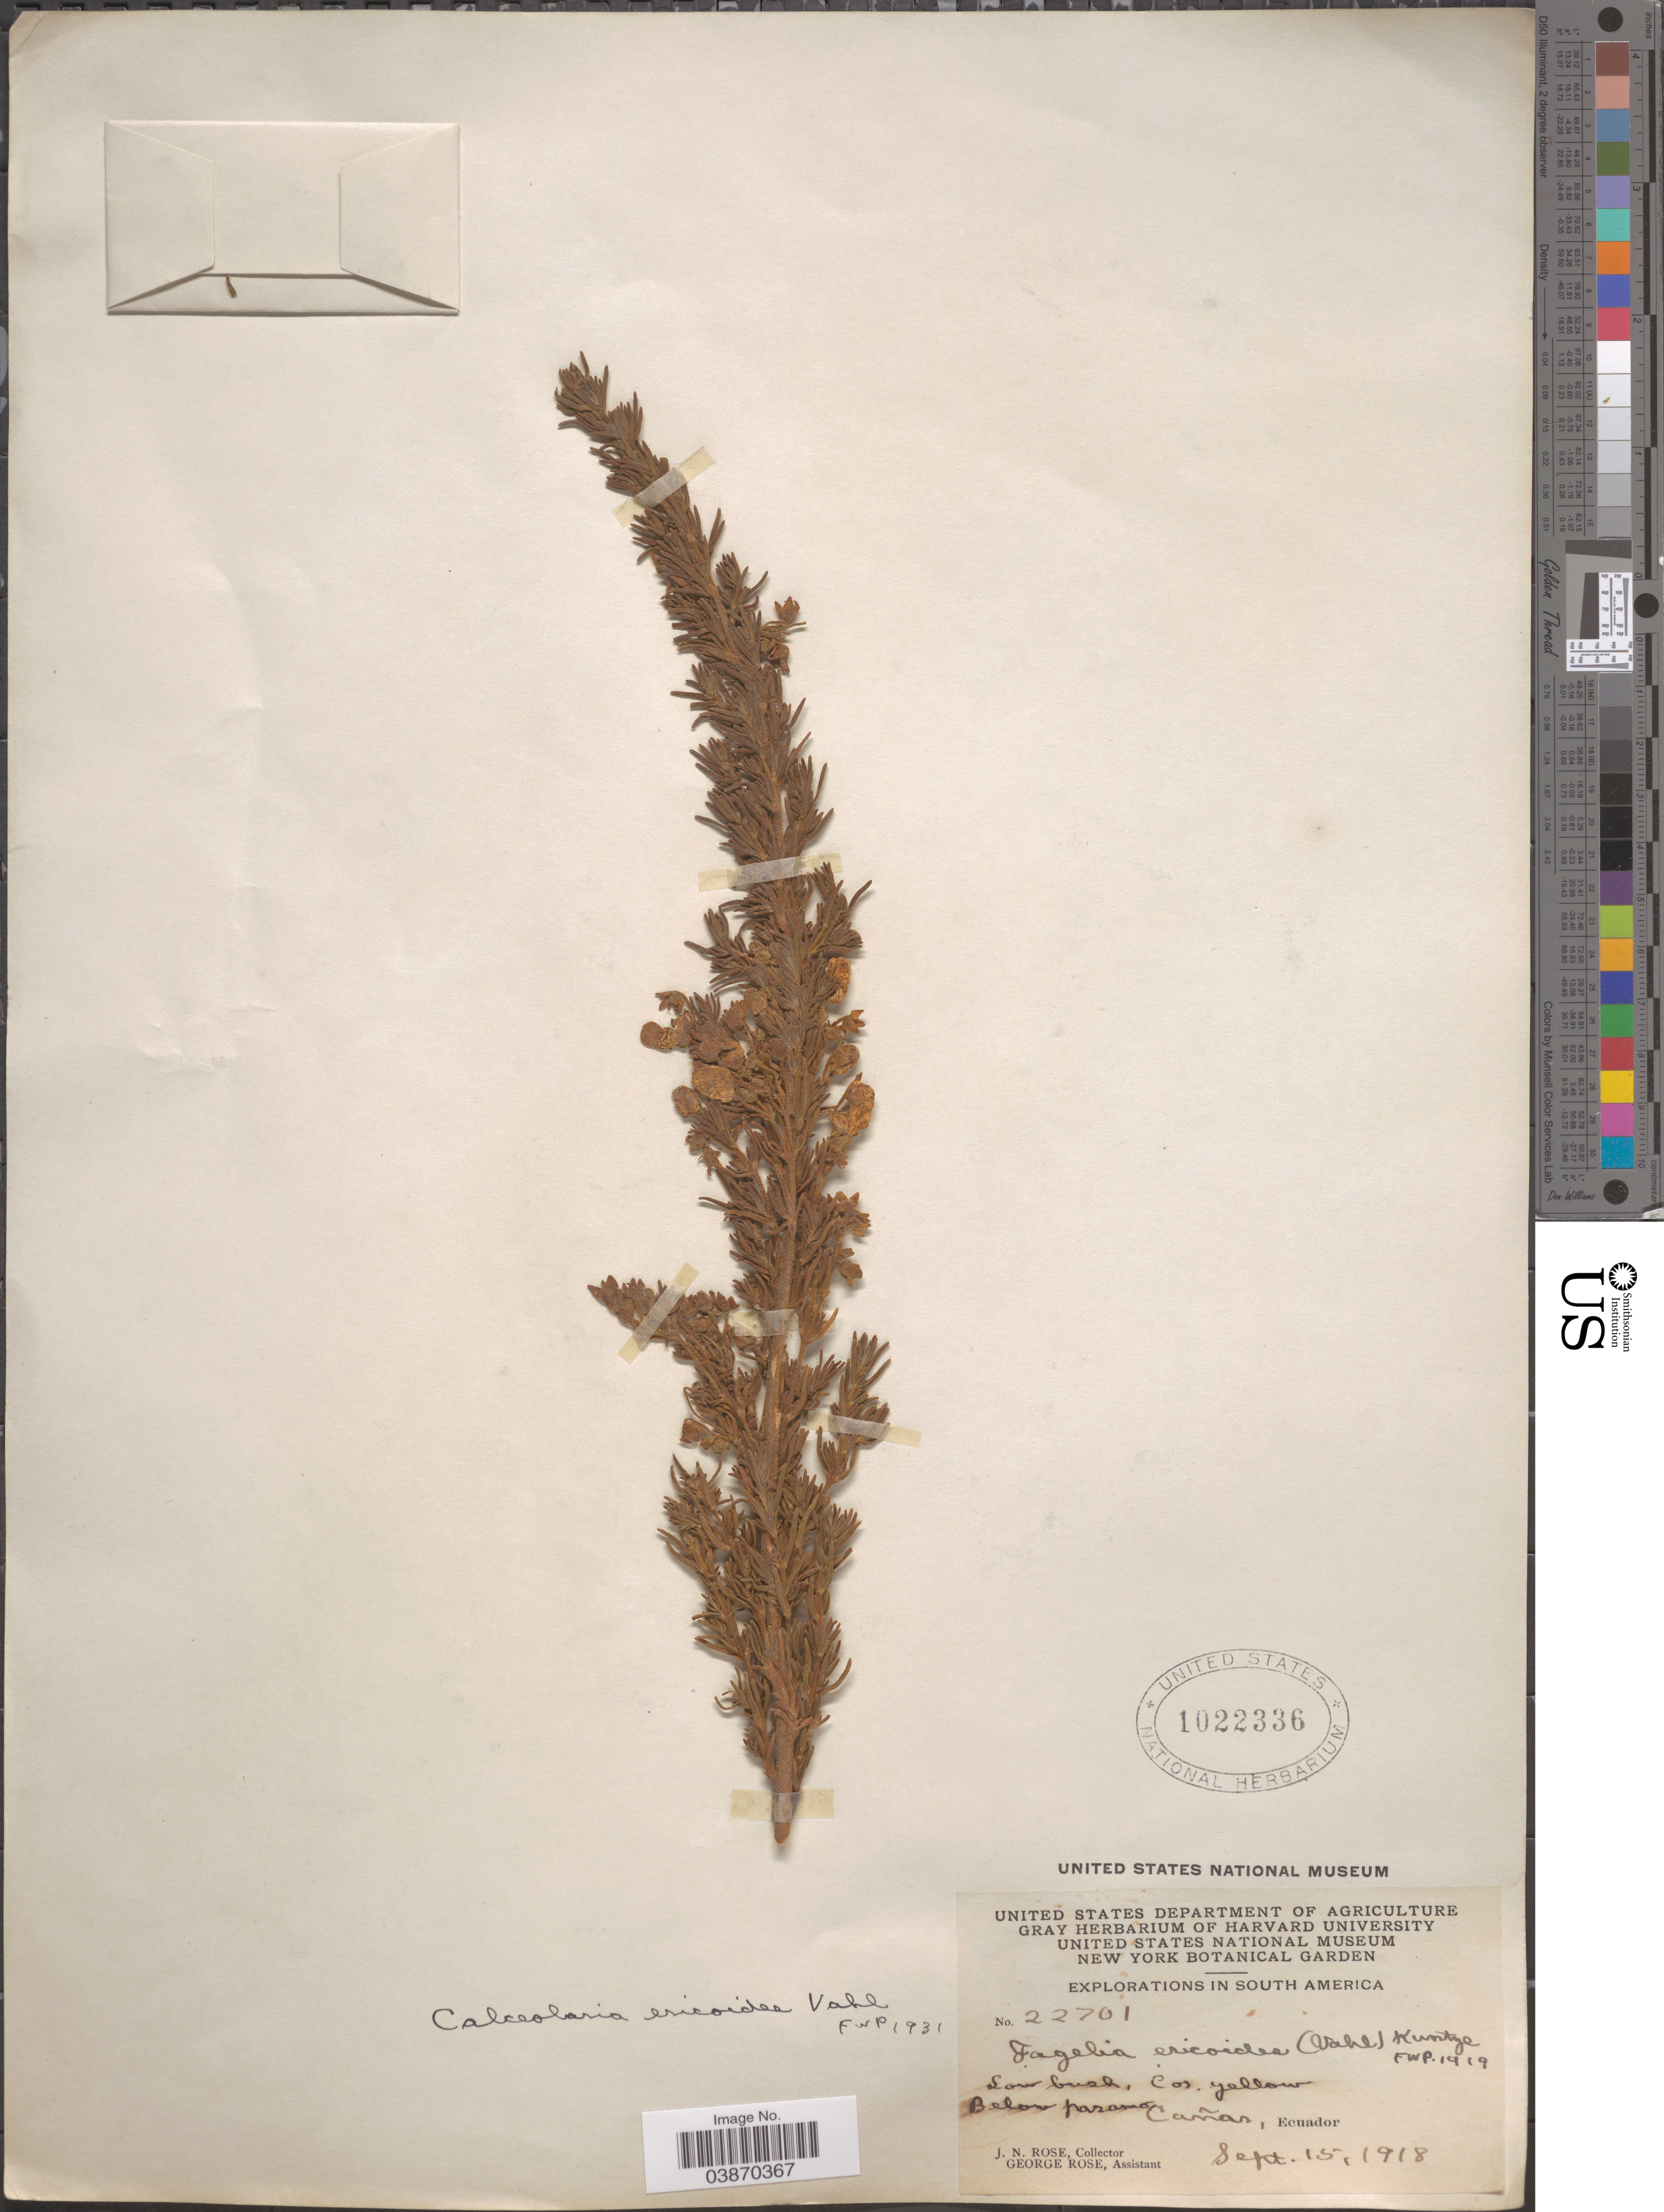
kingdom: Plantae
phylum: Tracheophyta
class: Magnoliopsida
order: Lamiales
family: Calceolariaceae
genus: Calceolaria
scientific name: Calceolaria ericoides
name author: Juss. ex Vahl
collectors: J. N. Rose & G. Rose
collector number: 22701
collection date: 1918-09-15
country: Ecuador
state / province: Cañar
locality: Below paramo Cañar.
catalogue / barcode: US 1022336